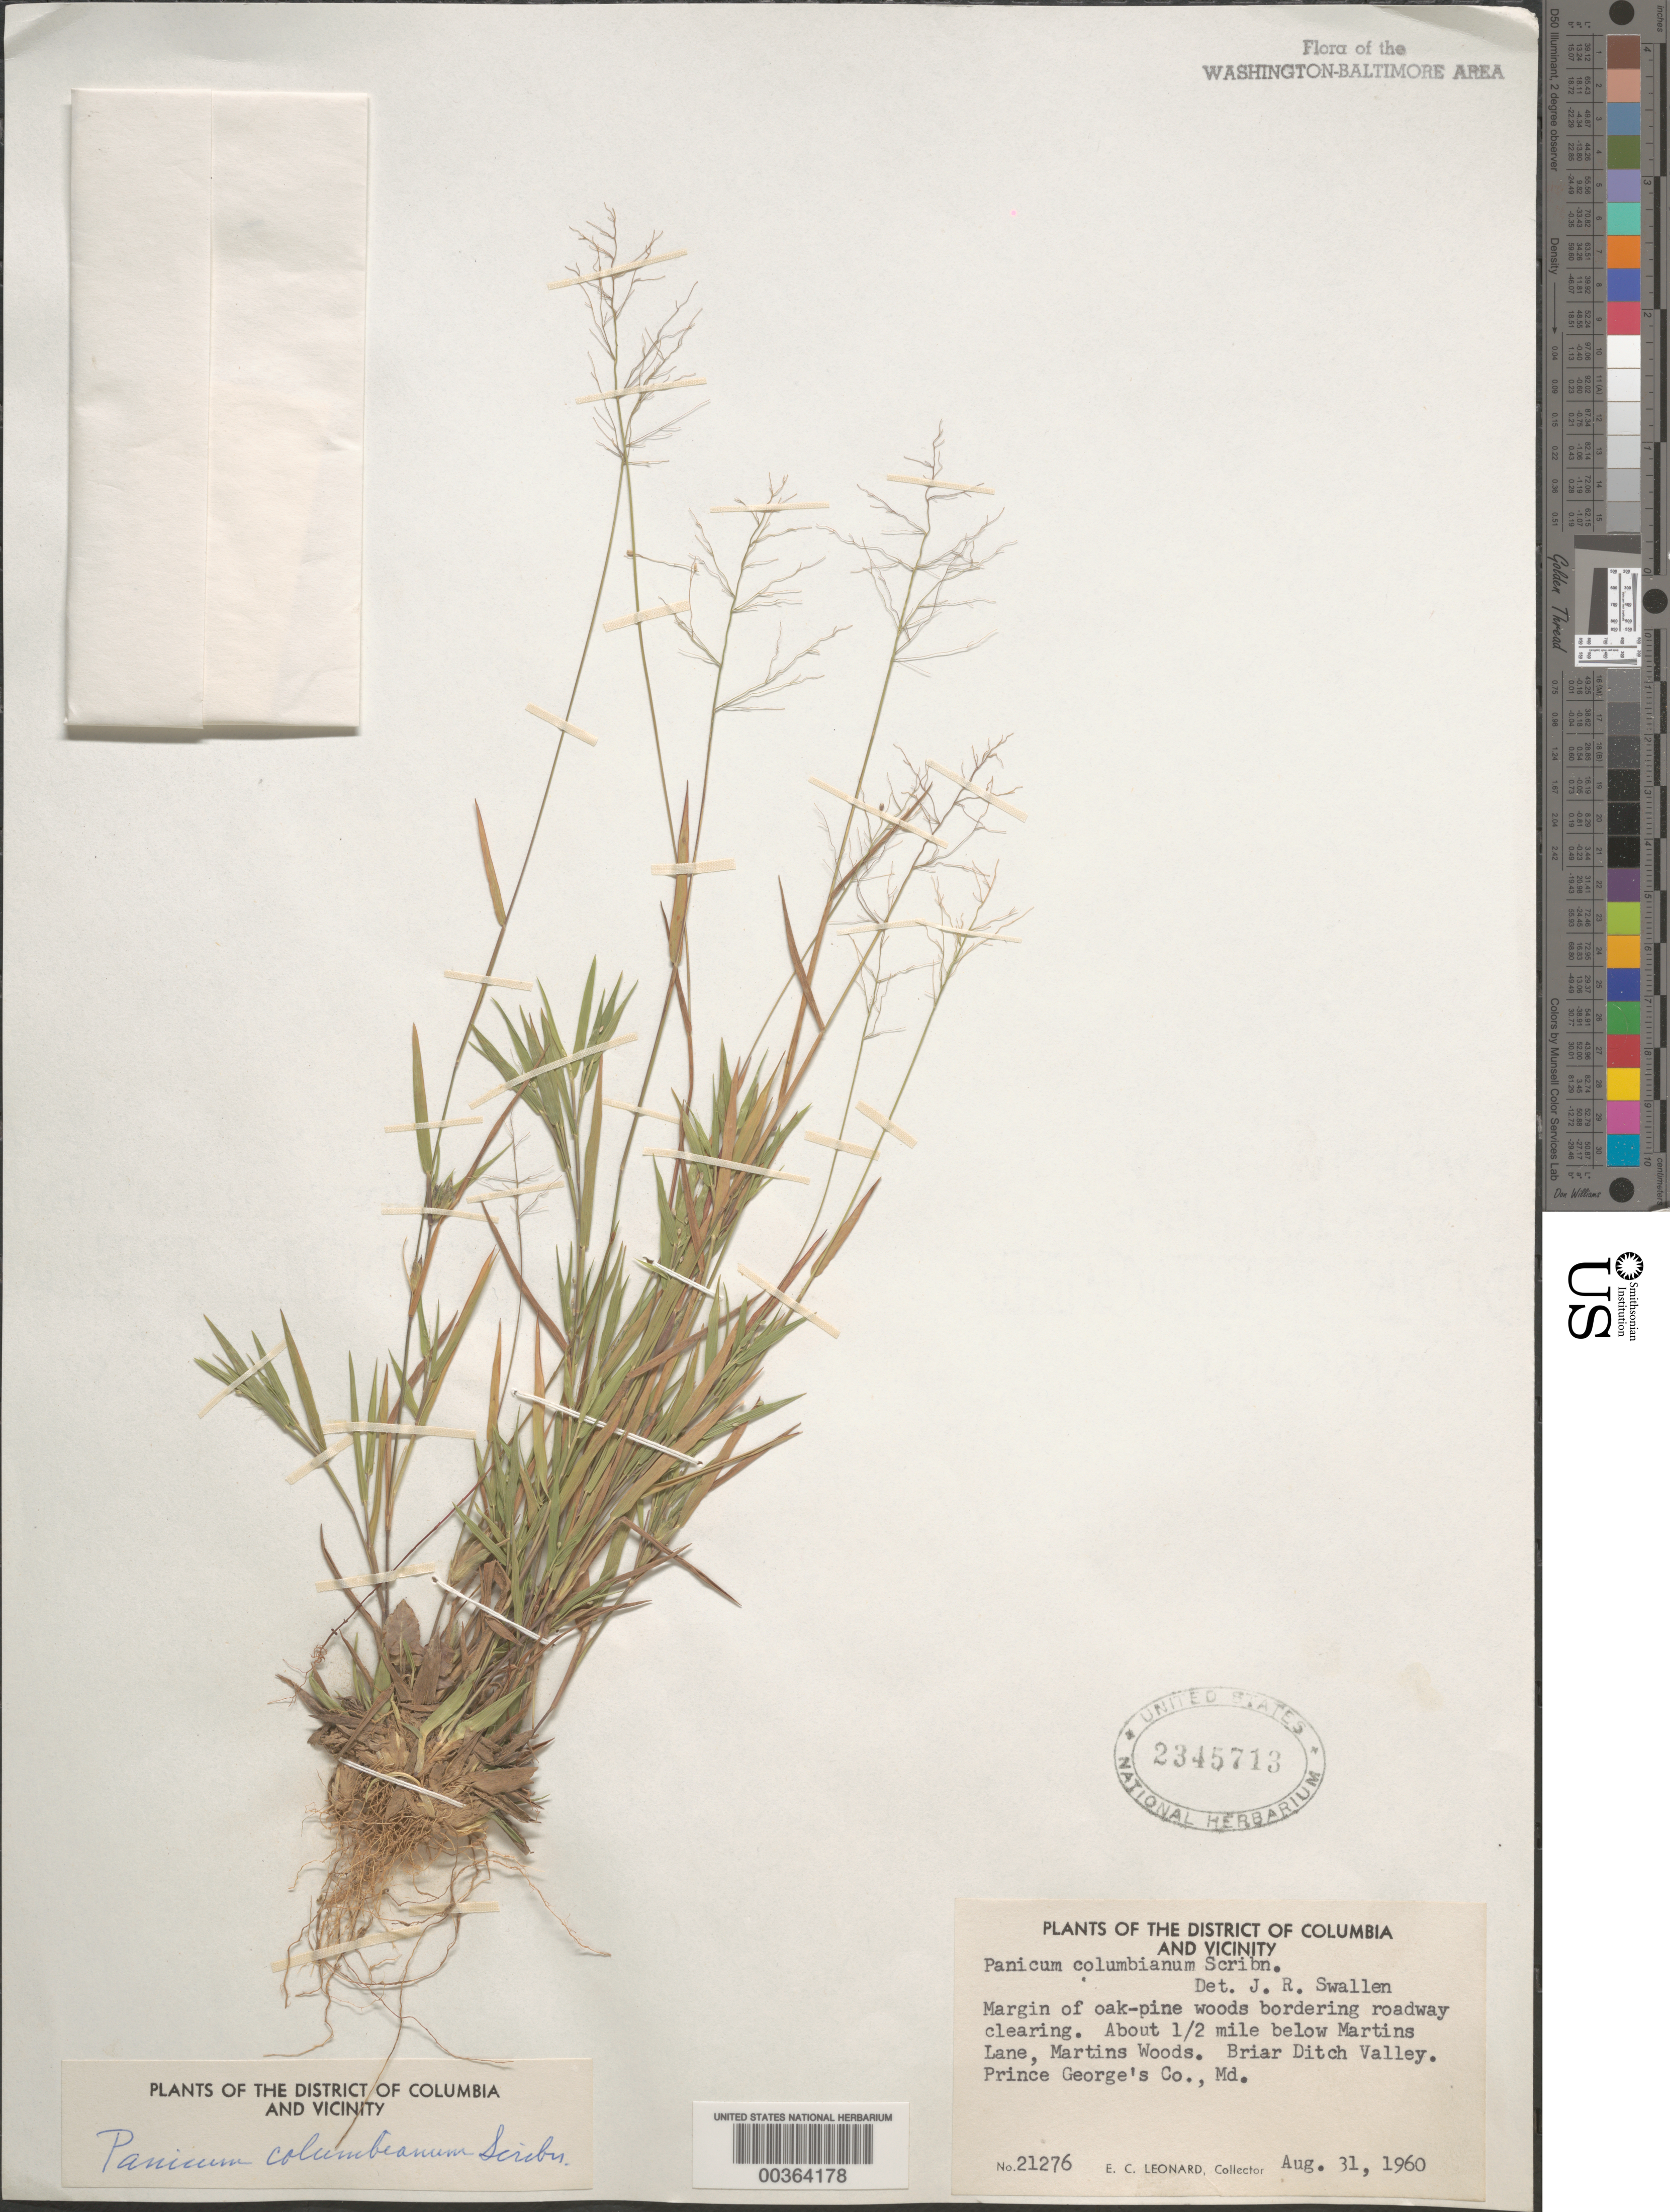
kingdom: Plantae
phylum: Tracheophyta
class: Liliopsida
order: Poales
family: Poaceae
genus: Dichanthelium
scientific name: Dichanthelium sabulorum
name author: (Lam.) Gould & C.A. Clark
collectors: E. C. Leonard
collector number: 21276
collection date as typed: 31 Aug 1960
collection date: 1960-08-31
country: United States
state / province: Maryland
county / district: Prince George's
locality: Briar Ditch Valley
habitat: Margin of oak pine woods, bordering roadway clearing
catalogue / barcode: US 2345713